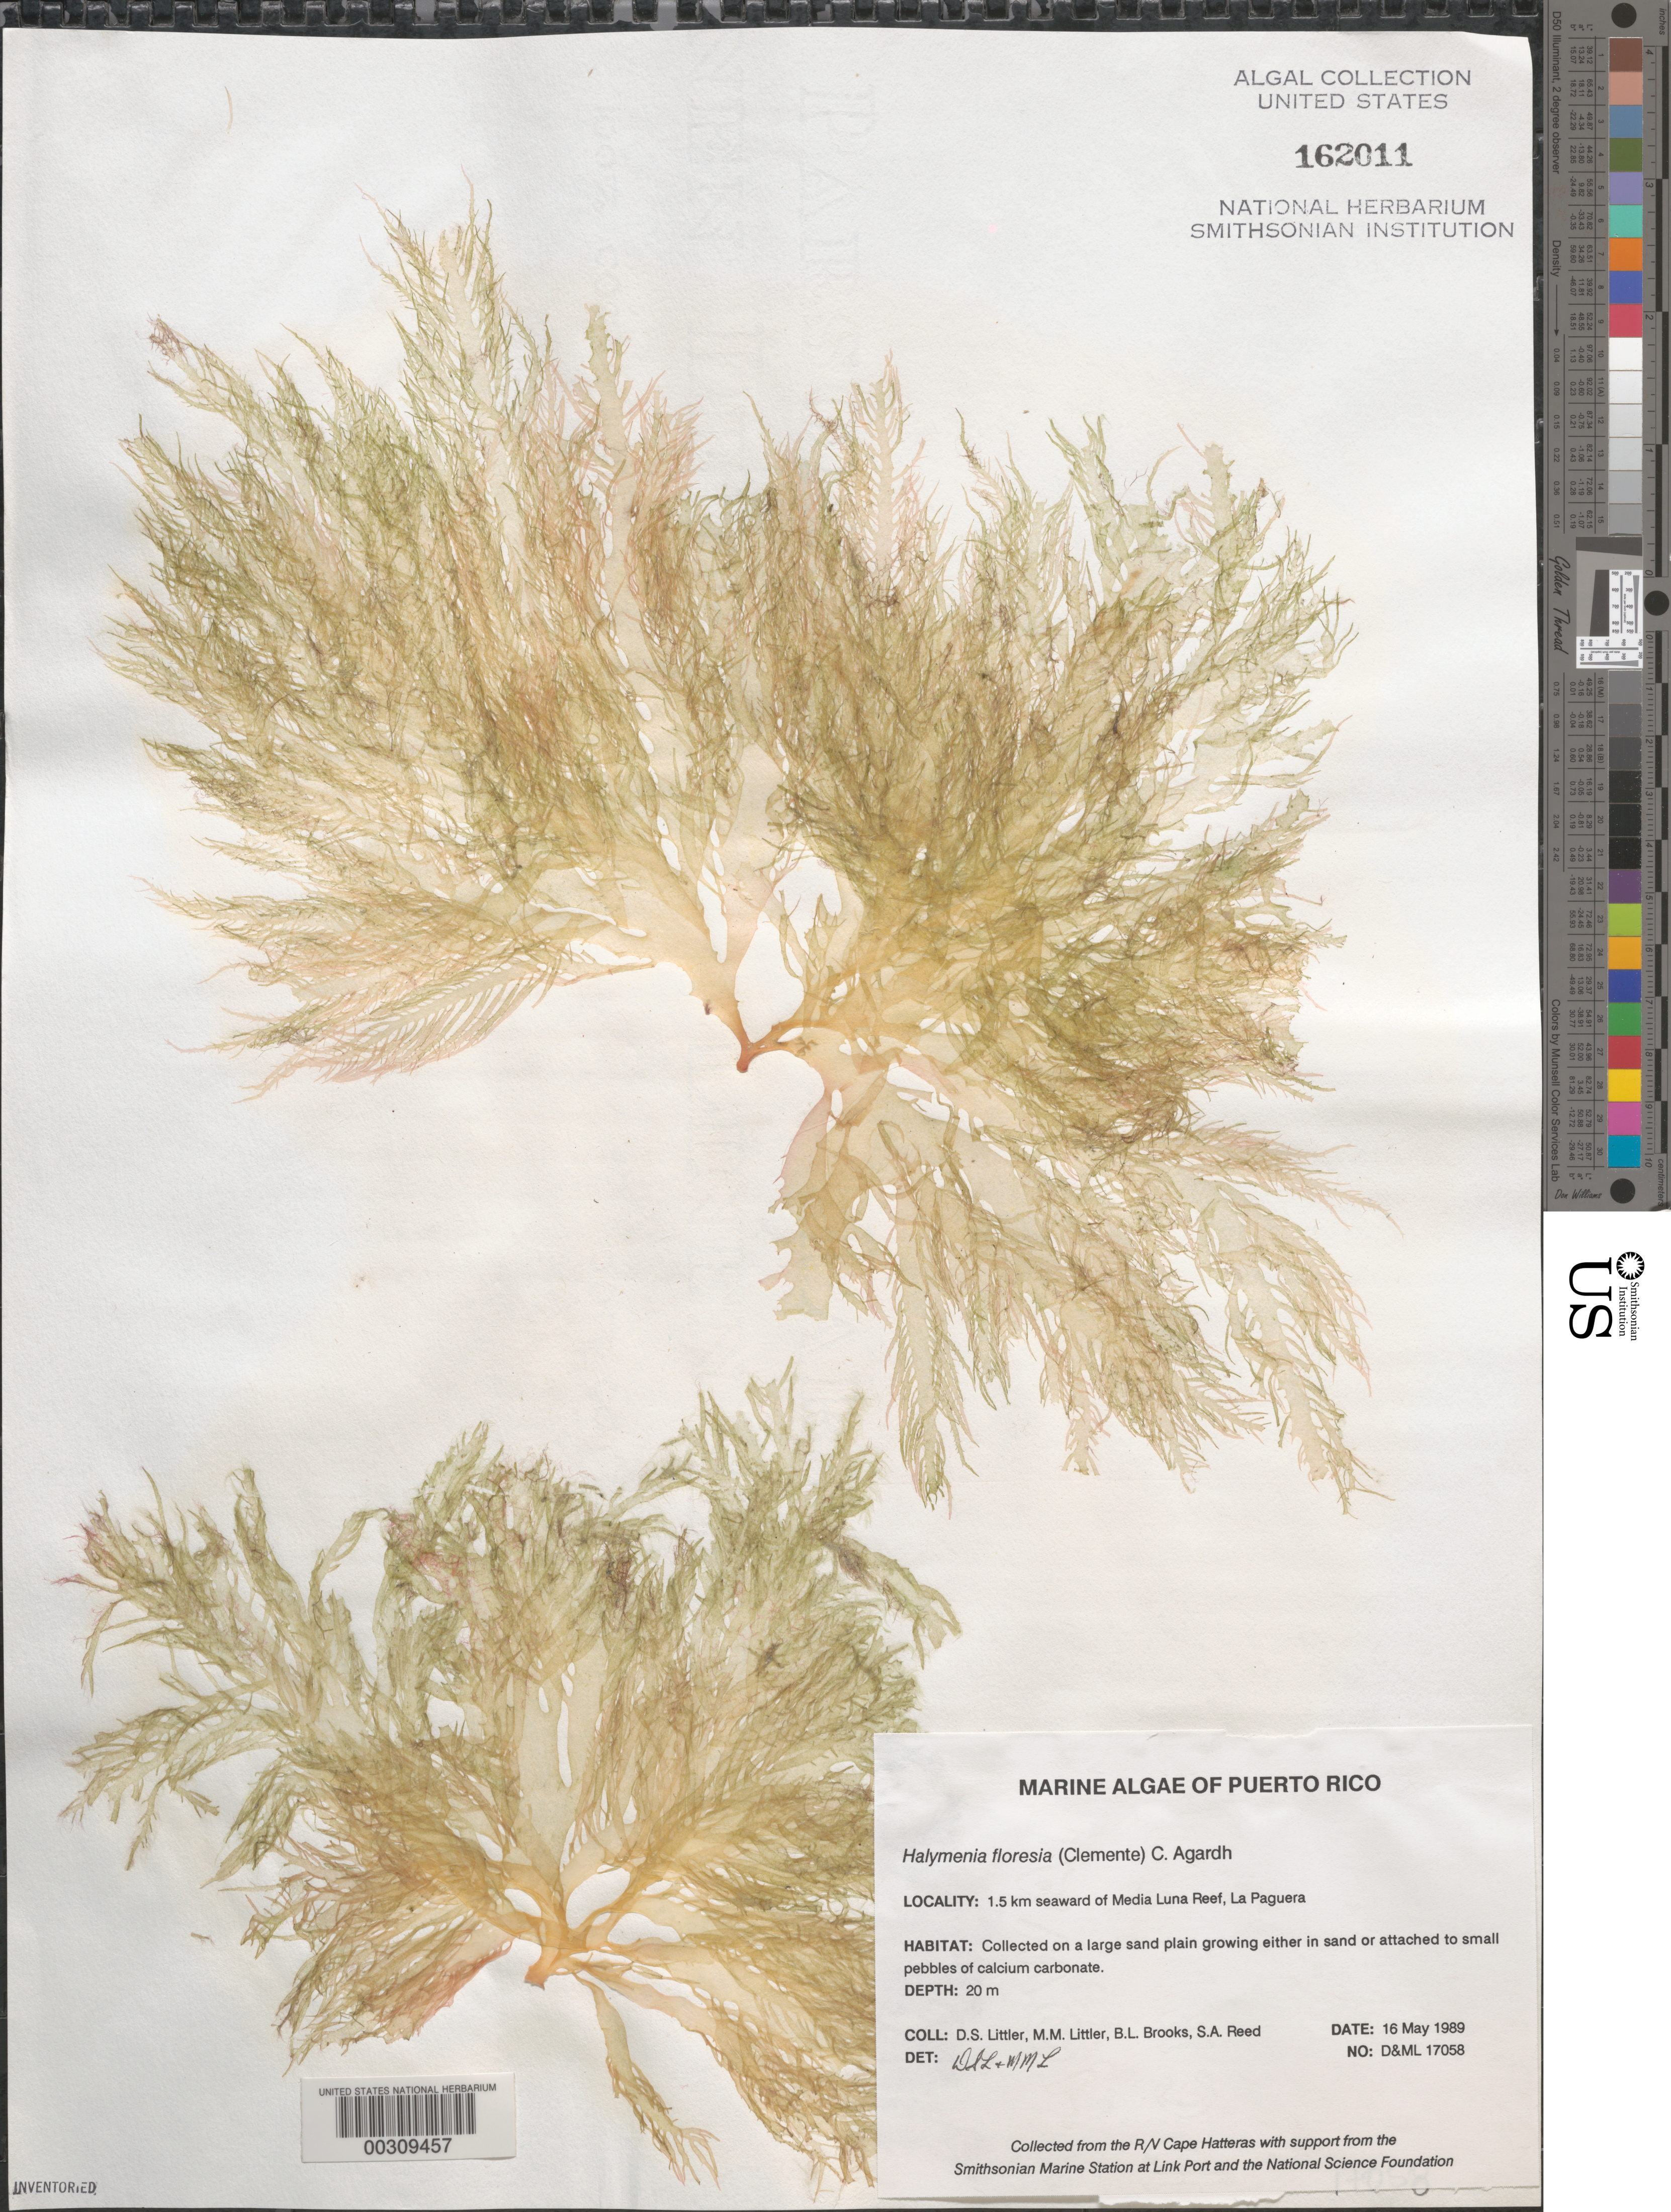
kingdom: Plantae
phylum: Rhodophyta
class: Florideophyceae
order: Halymeniales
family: Halymeniaceae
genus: Halymenia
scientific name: Halymenia floresii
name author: (Clemente) C. Agardh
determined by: Littler, D. S.; Littler, M. M.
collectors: D. S. Littler, M. M. Littler, B. Brooks & S. Reed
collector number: D&ML 17058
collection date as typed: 16 May 1989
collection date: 1989-05-16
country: Puerto Rico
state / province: Lajas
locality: La Parguera, 1.5 km seaward of Media Luna Reef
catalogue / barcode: US 162011